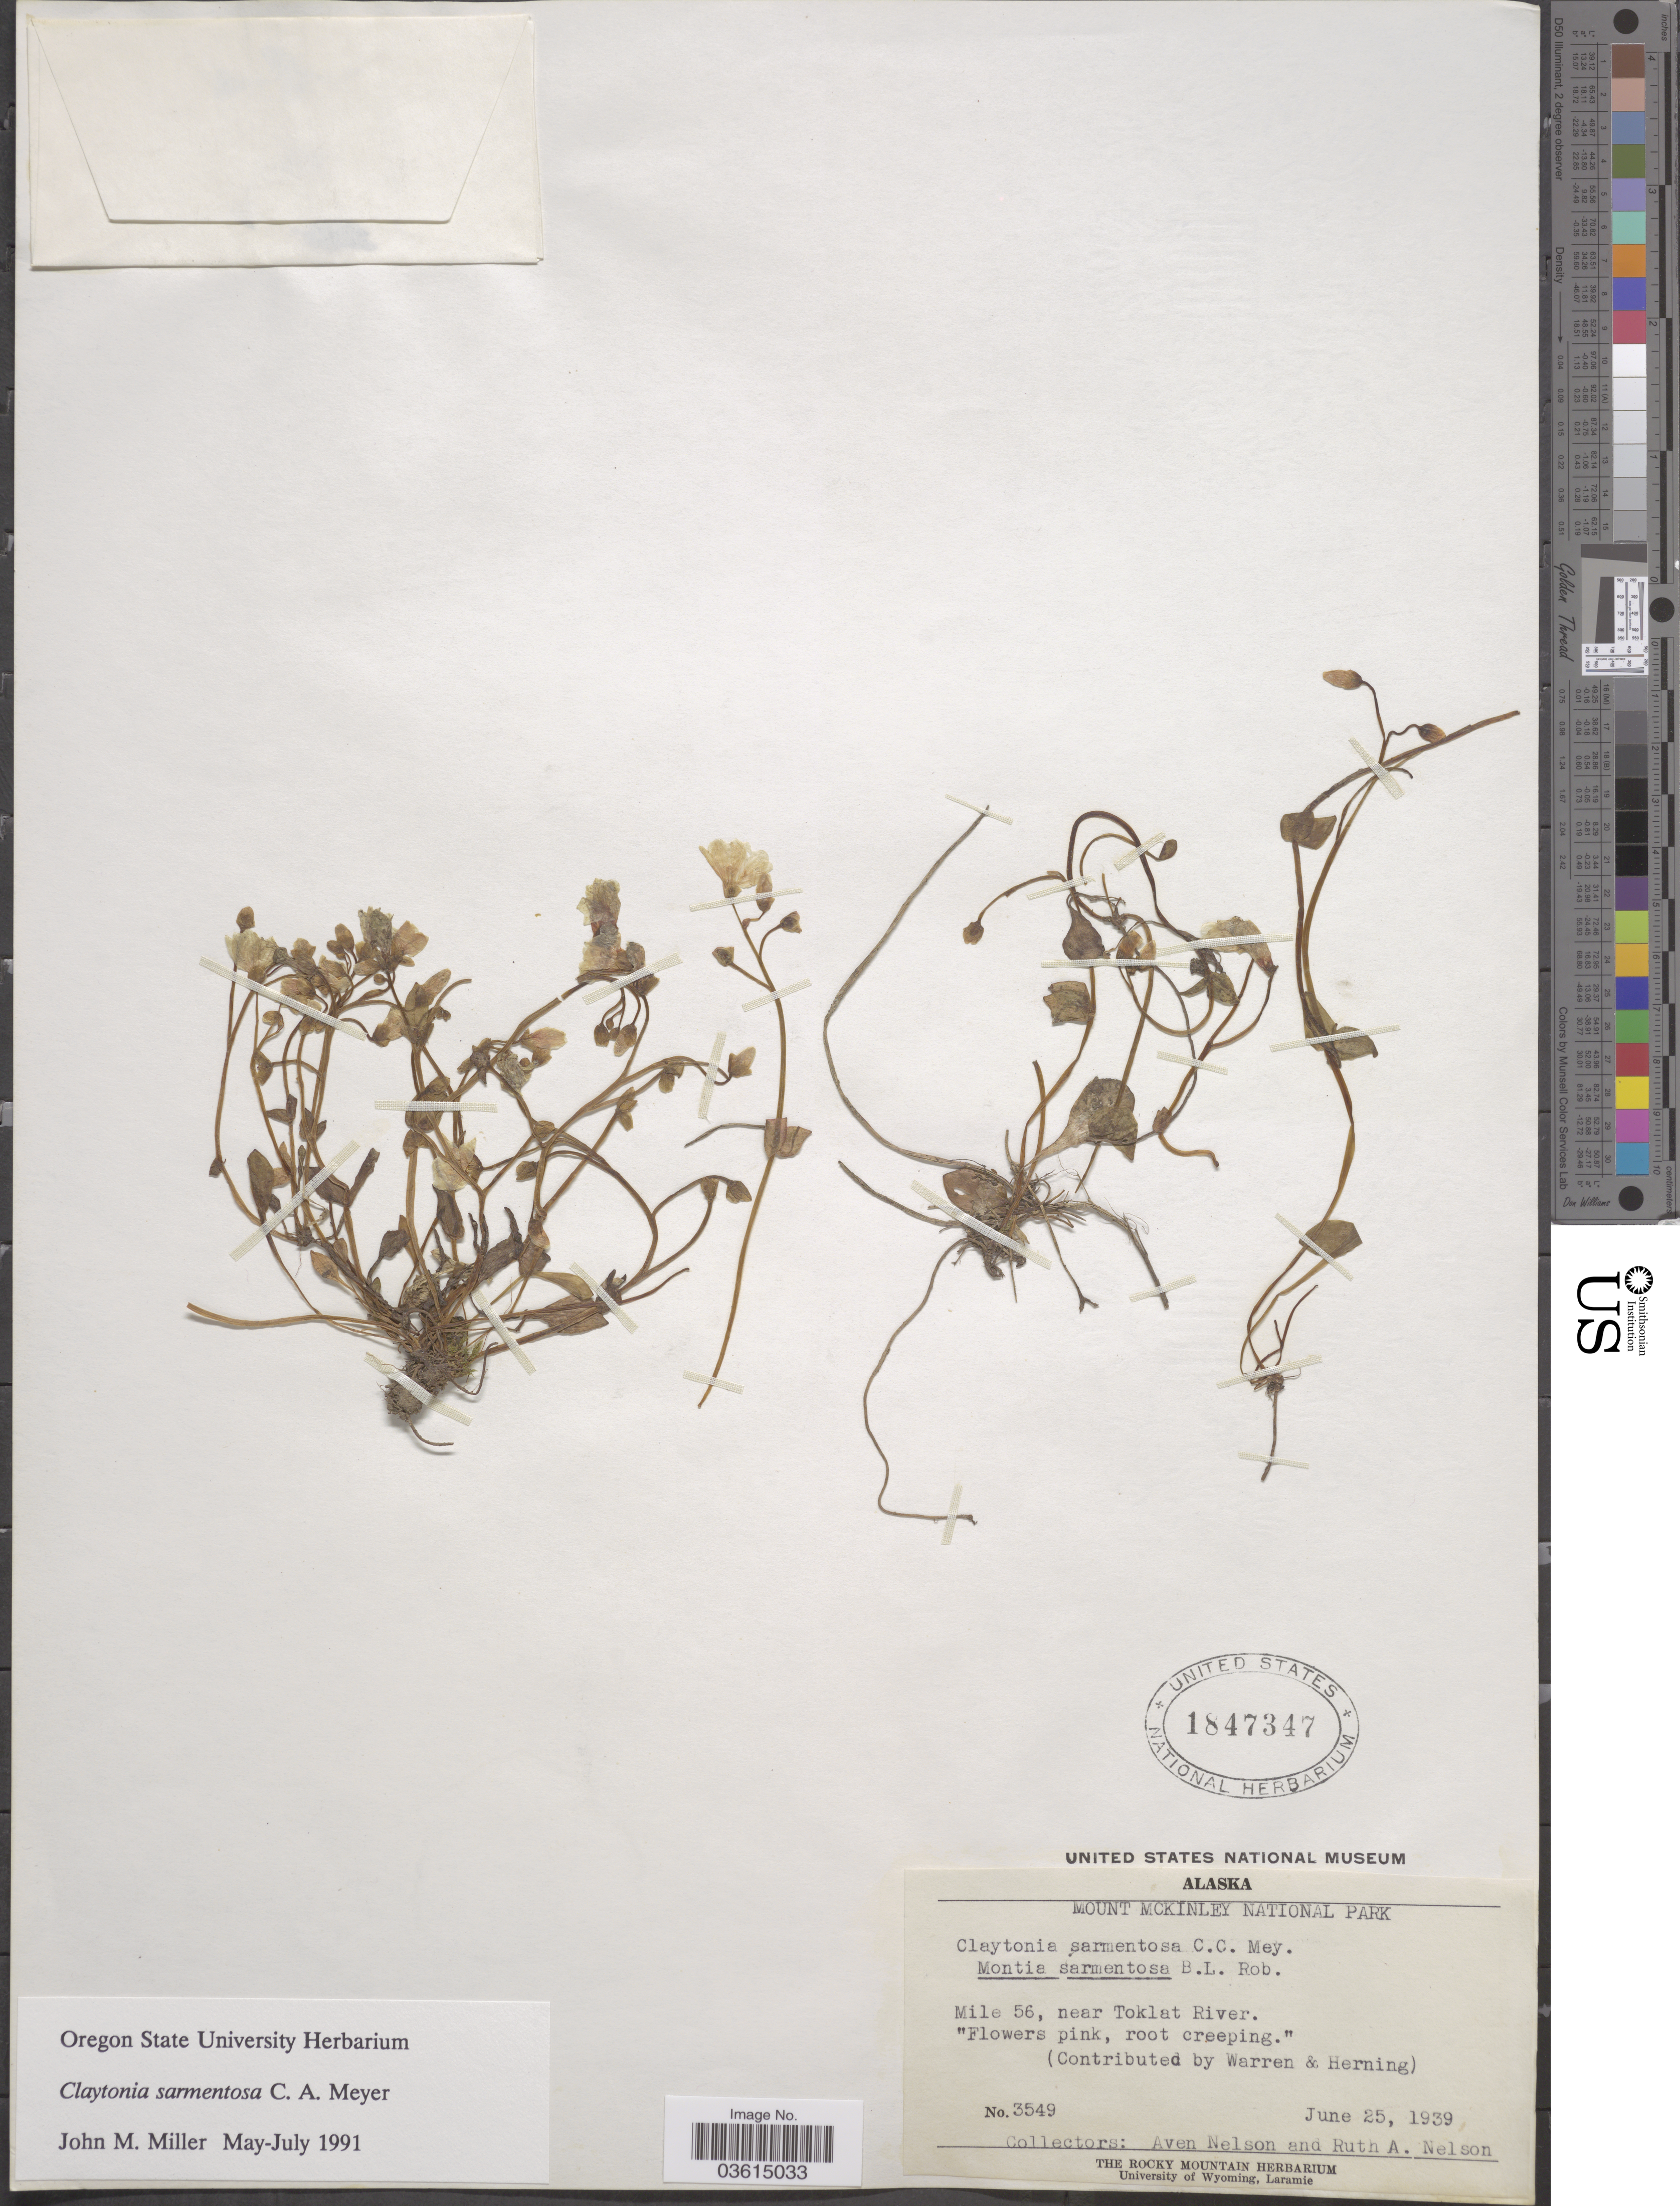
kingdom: Plantae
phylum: Tracheophyta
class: Magnoliopsida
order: Caryophyllales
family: Montiaceae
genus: Claytonia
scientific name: Claytonia sarmentosa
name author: C.A. Mey.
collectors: A. Nelson & R. A. Nelson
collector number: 3549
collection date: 1939-06-25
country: United States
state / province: Alaska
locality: Mount McKinley National Park. Mile 56, near Toklat River.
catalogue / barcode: US 1847347